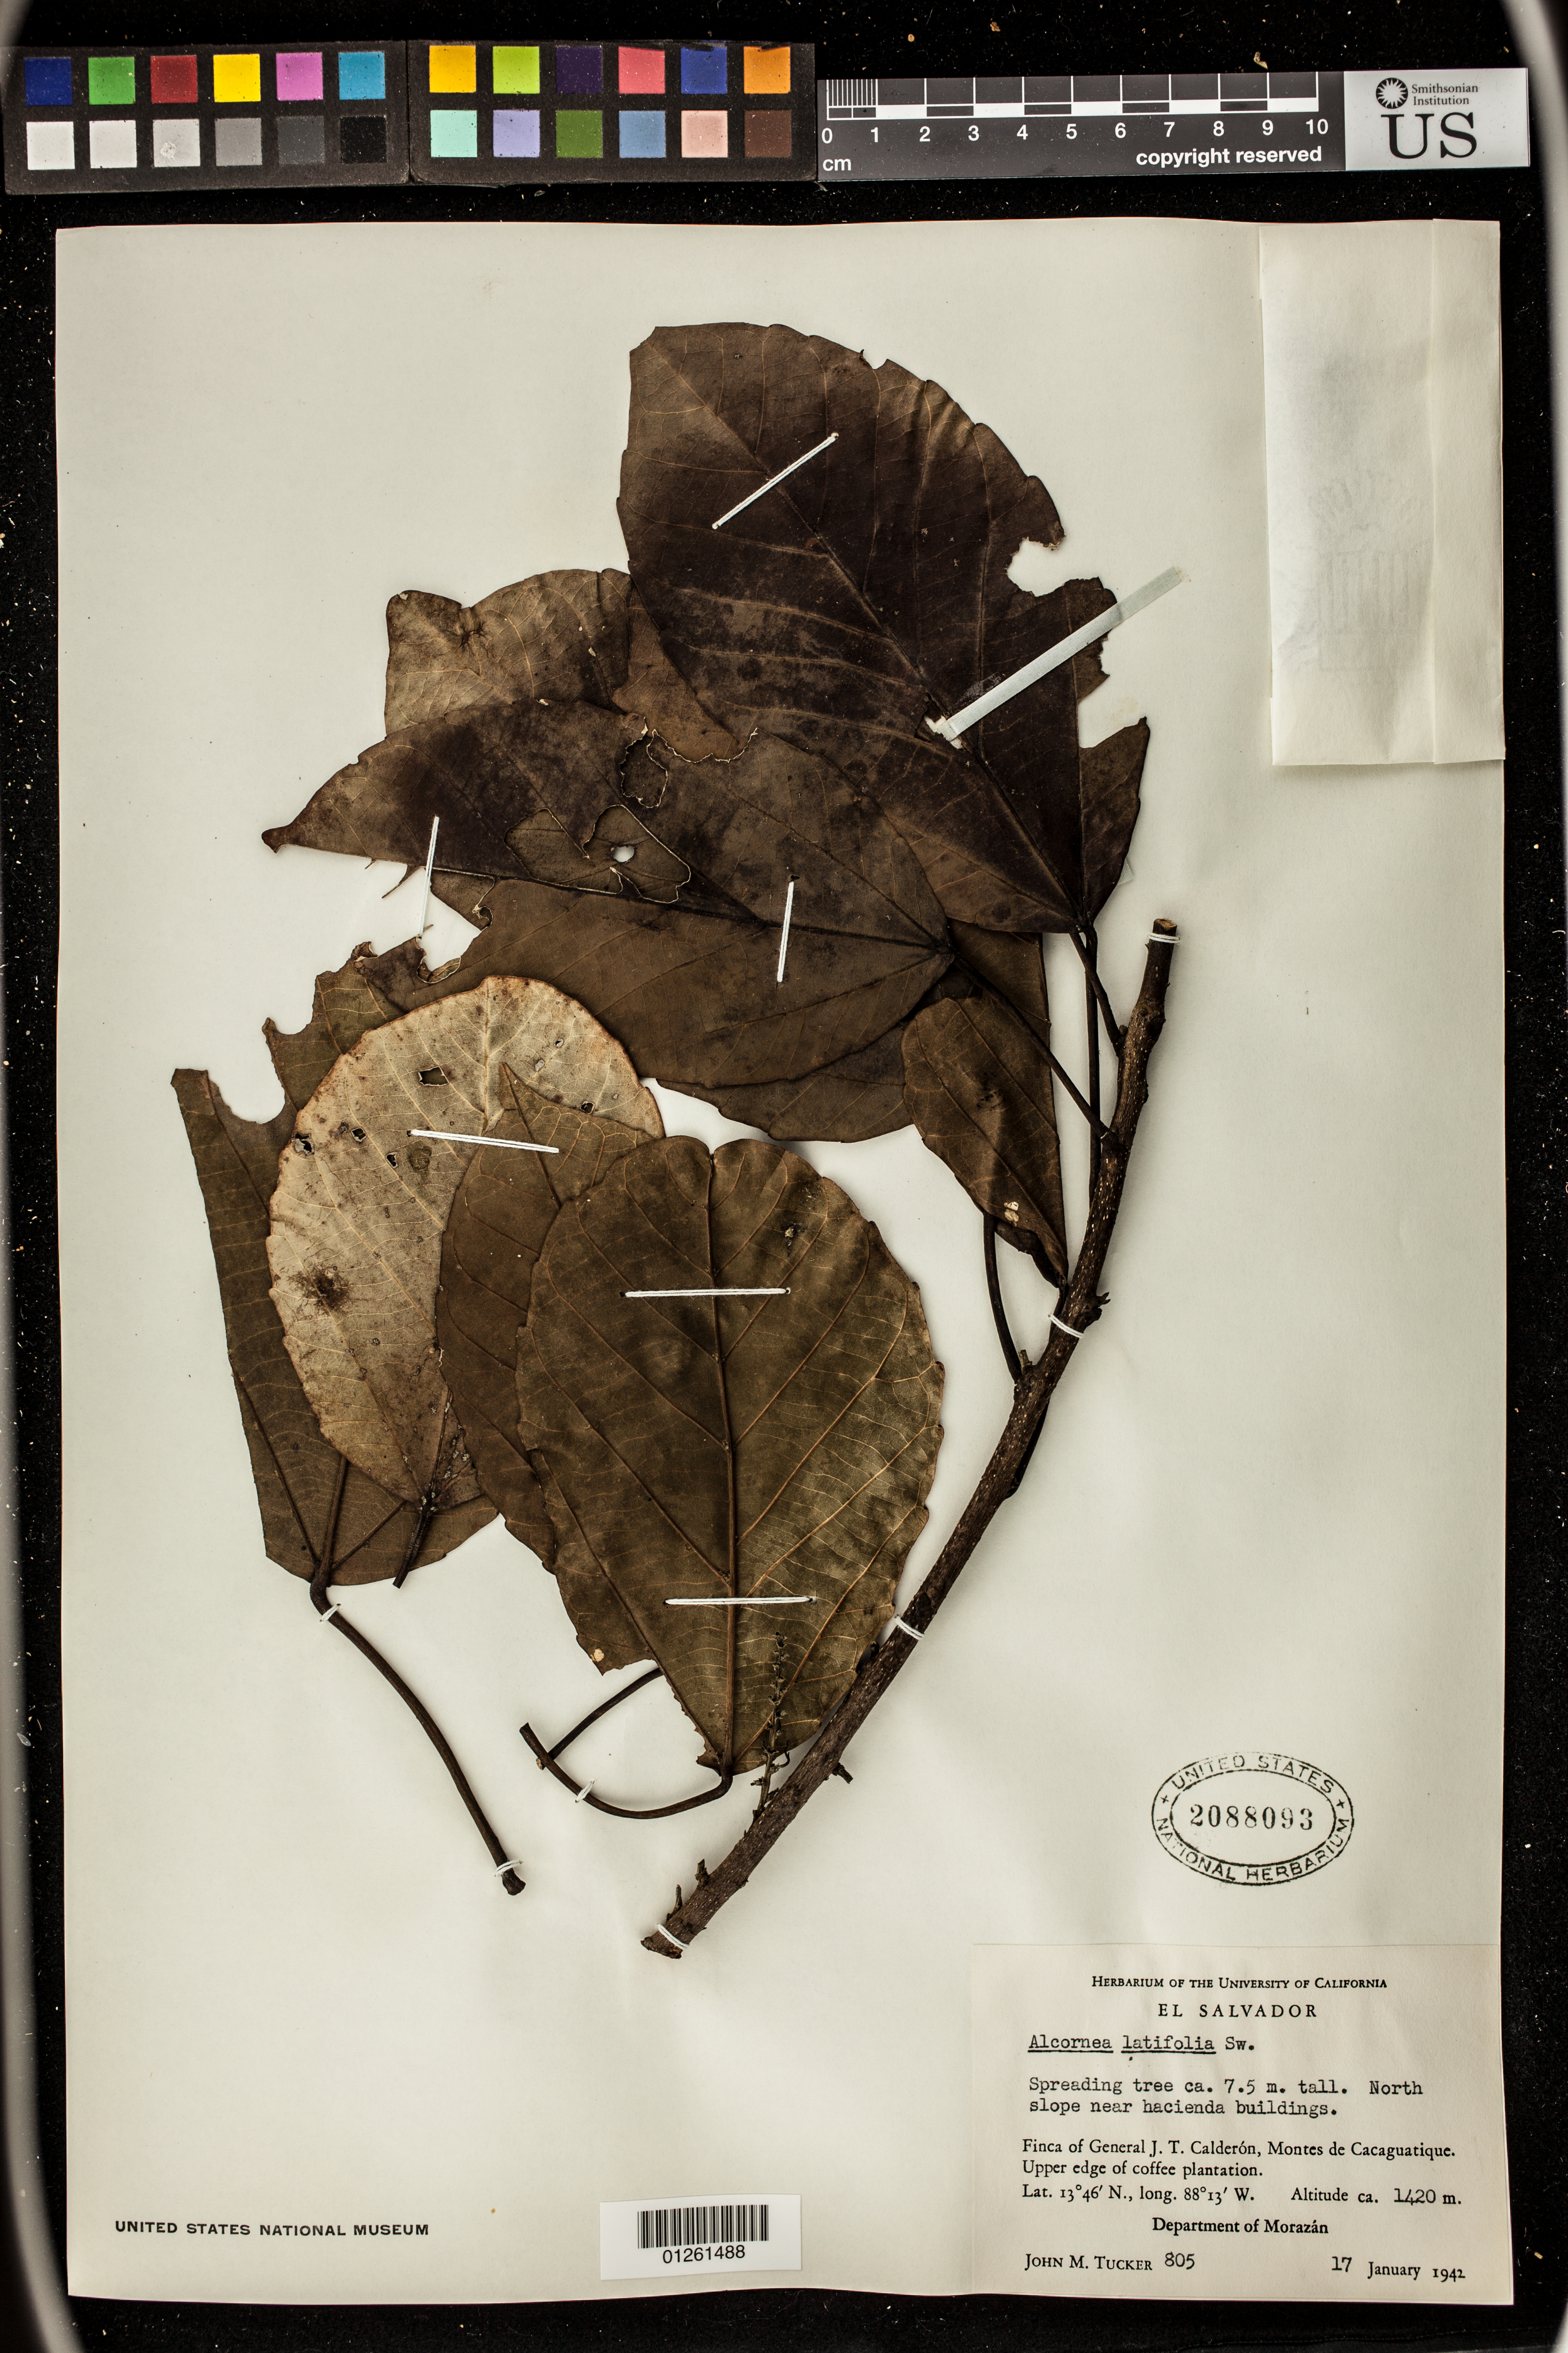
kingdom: Plantae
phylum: Tracheophyta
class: Magnoliopsida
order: Malpighiales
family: Euphorbiaceae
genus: Alchornea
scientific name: Alchornea latifolia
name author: Sw.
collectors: J. M. Tucker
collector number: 805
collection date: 1942-01-17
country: El Salvador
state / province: Morazan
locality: Finca of General J. t. Calderon, Montes de Cacaguatique. Upper edge of coffee plantation.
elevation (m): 1420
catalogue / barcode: US 2088093